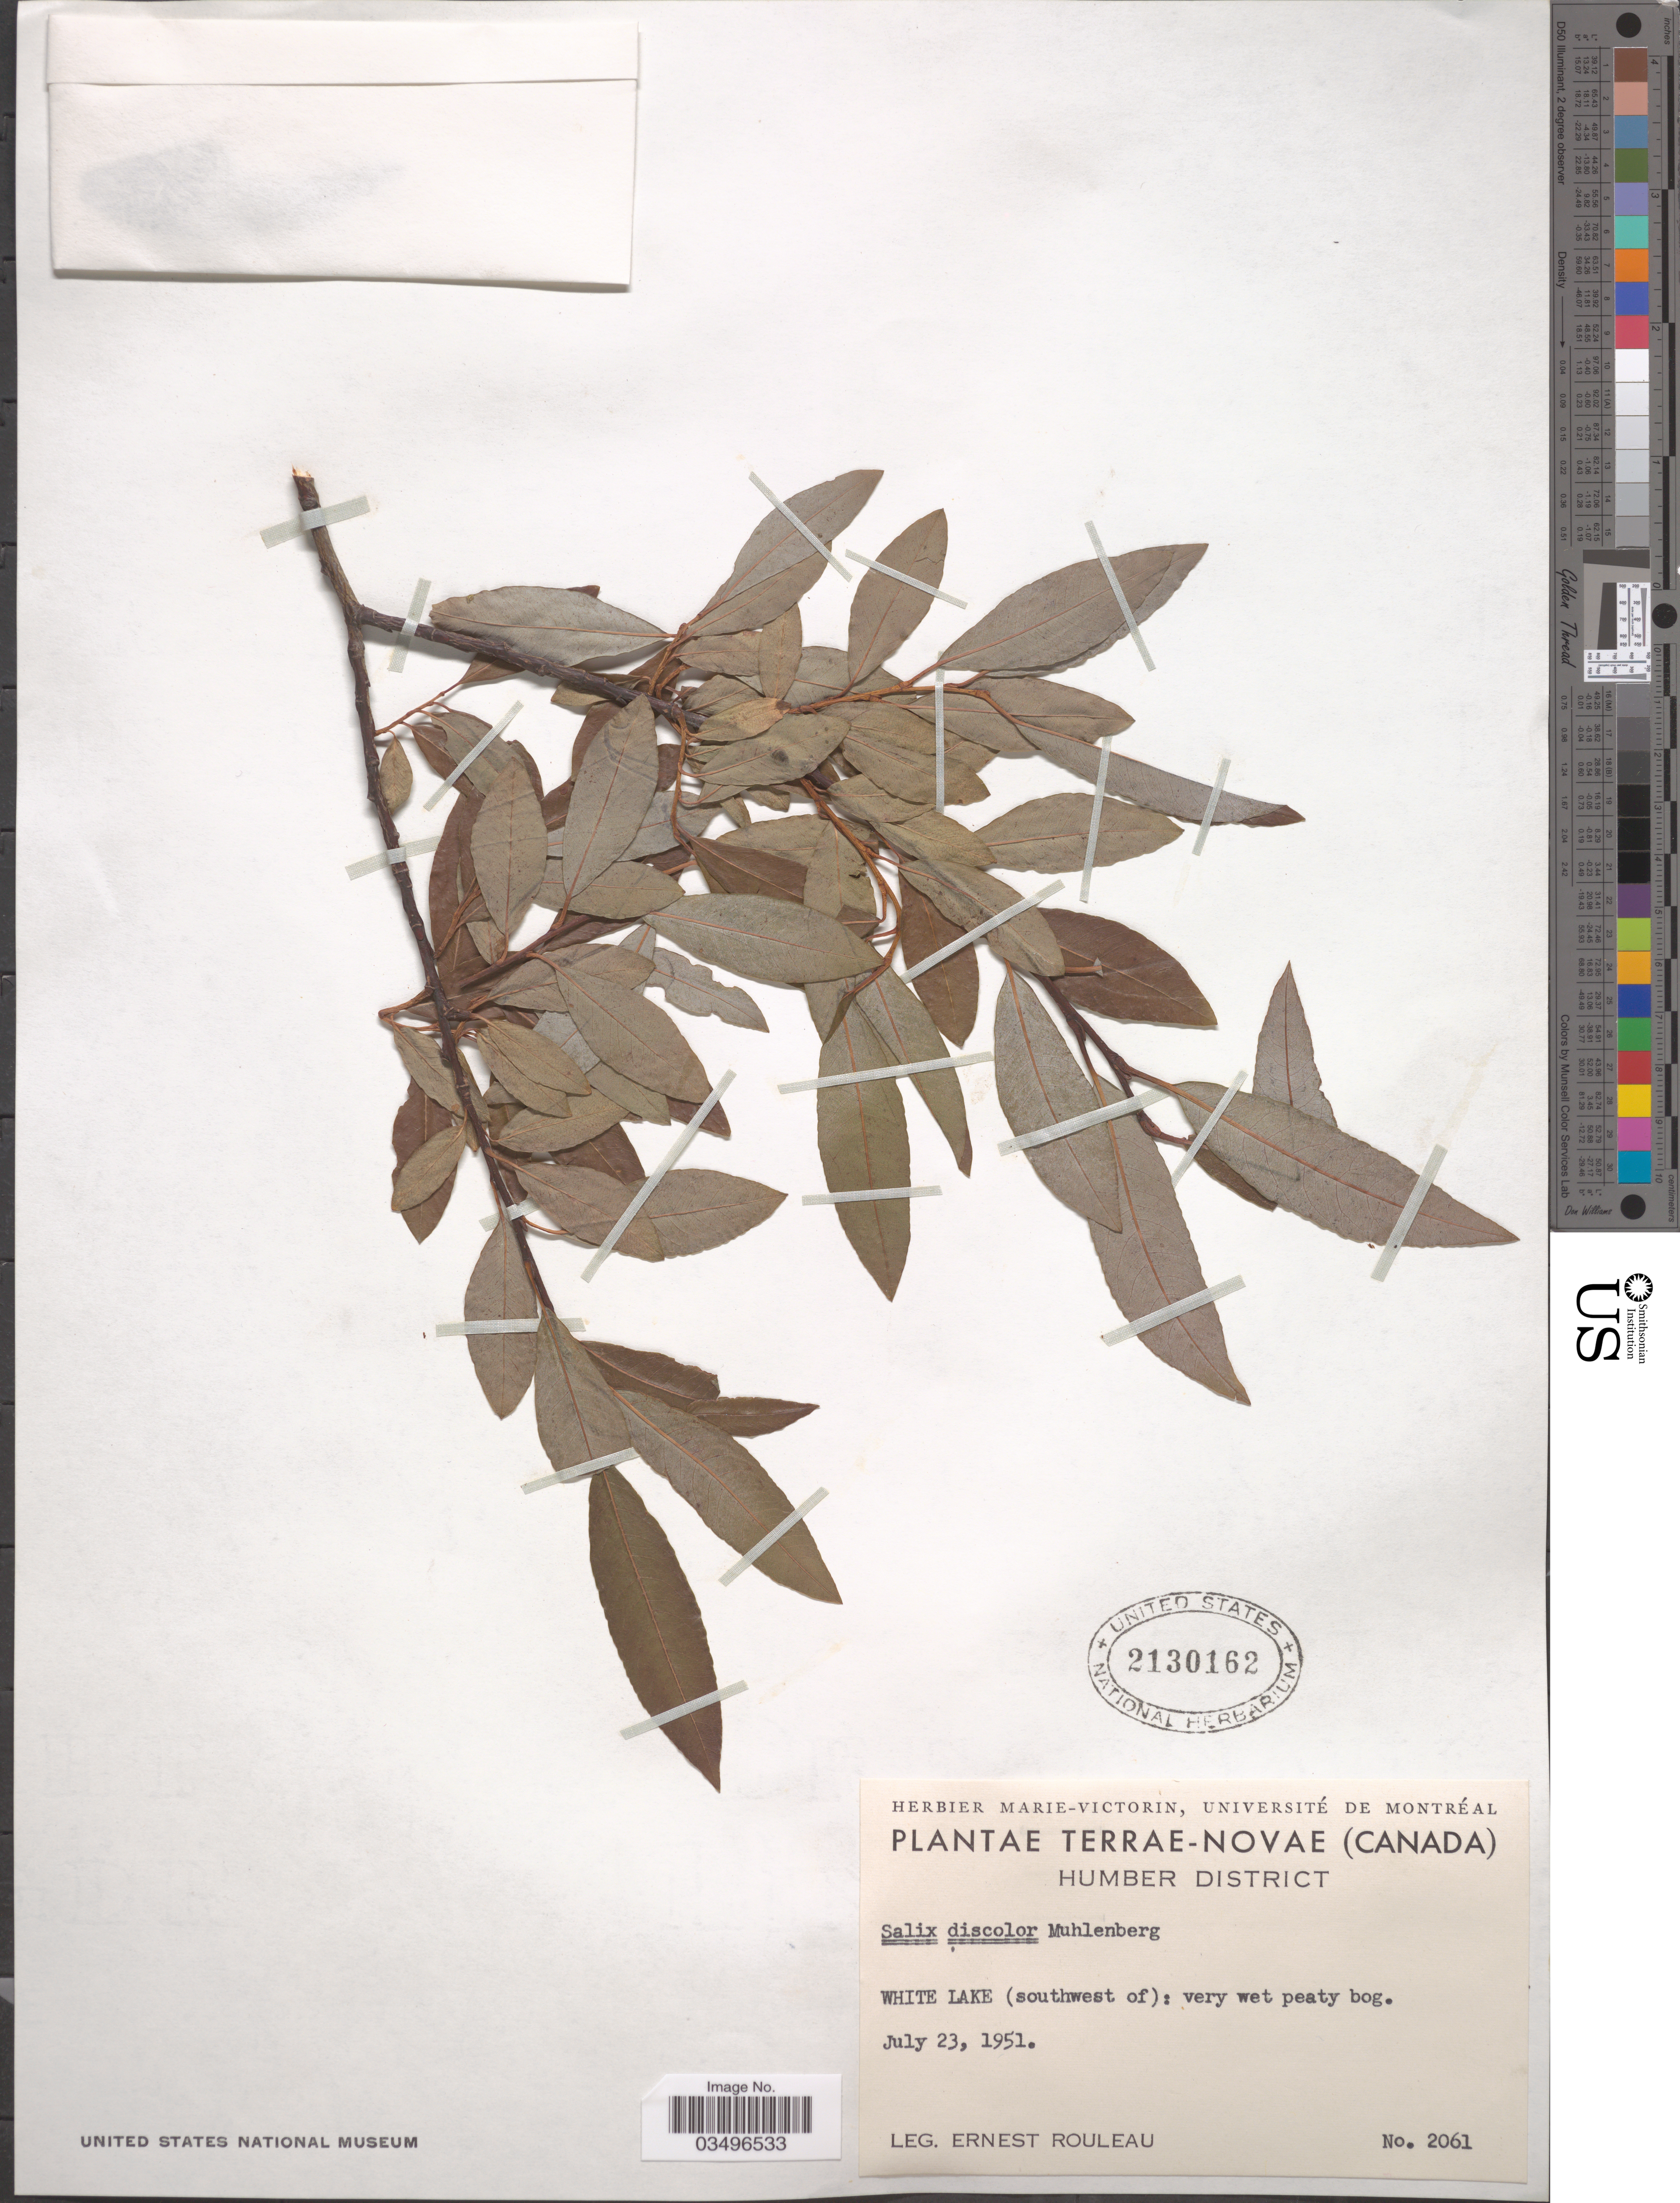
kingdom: Plantae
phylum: Tracheophyta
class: Magnoliopsida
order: Malpighiales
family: Salicaceae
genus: Salix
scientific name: Salix discolor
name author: Muhl.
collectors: E. Rouleau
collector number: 2061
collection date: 1951-07-23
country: Canada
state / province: Newfoundland and Labrador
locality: Terrae-Novae. Humber District. White Lake (southwest of): very wet peaty bog.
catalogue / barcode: US 2130162